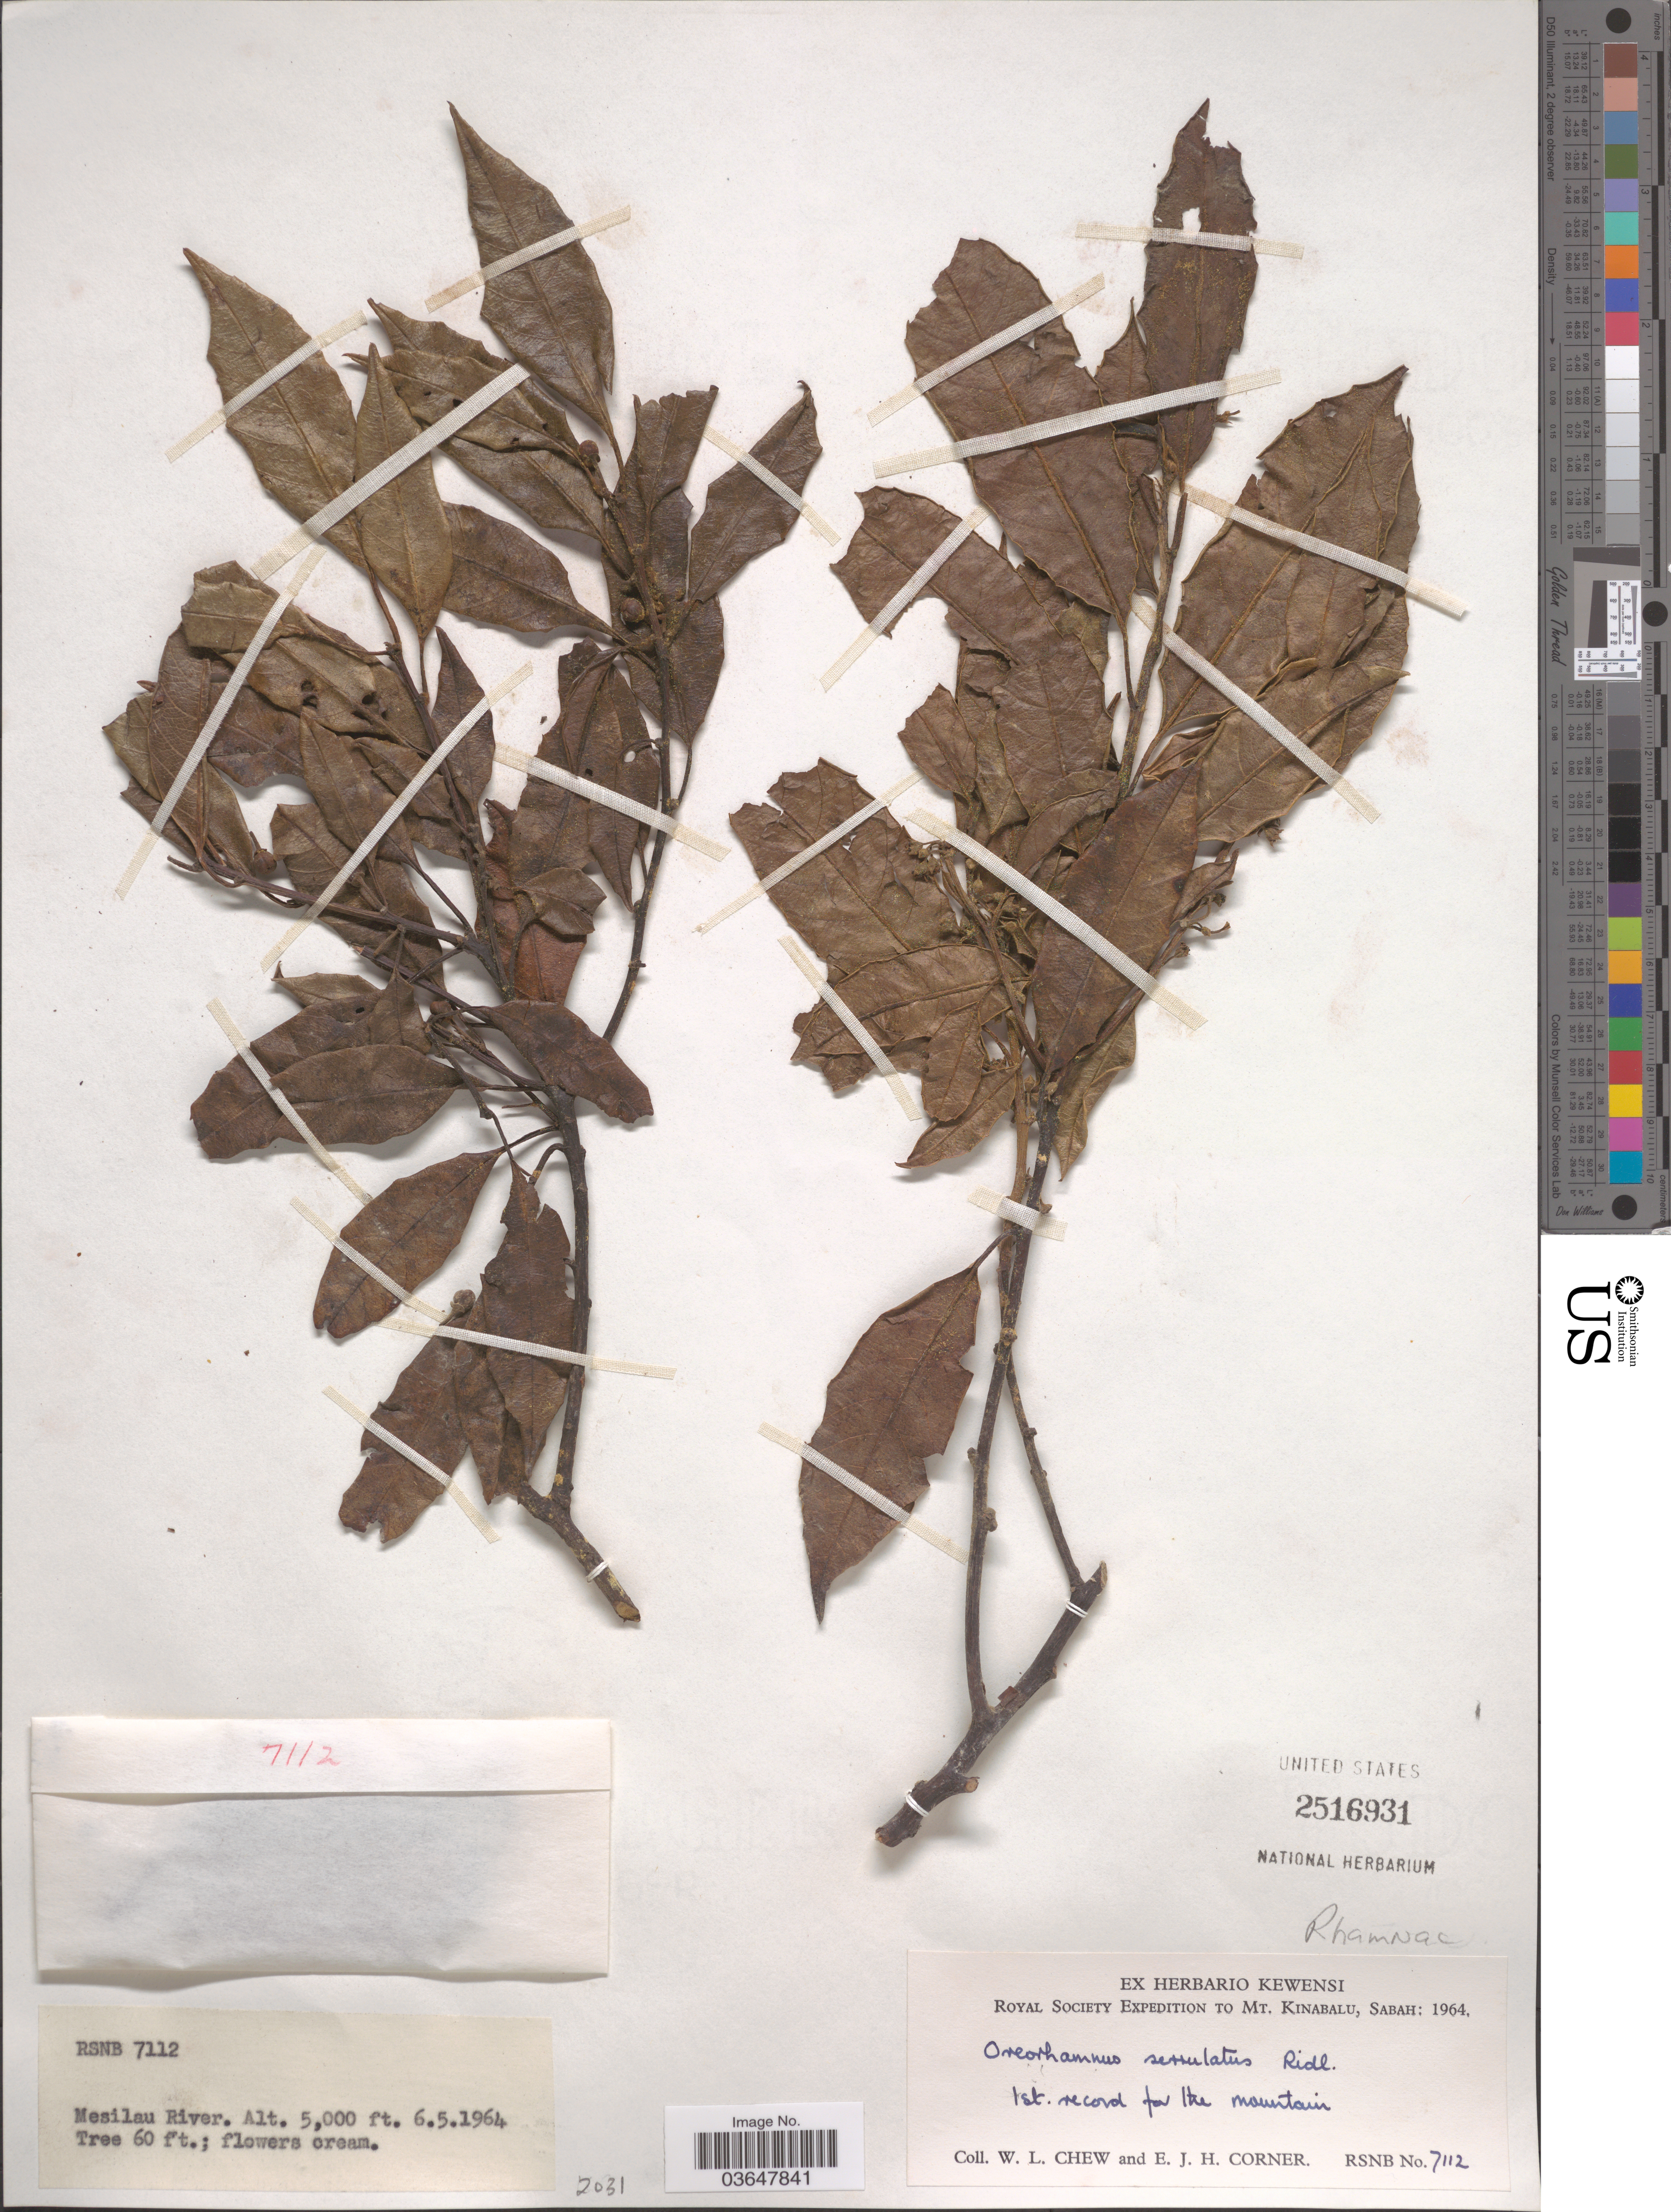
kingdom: Plantae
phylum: Tracheophyta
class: Magnoliopsida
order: Rosales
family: Rhamnaceae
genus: Oreorhamnus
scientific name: Oreorhamnus serrulata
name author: Ridl.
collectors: W. Chew & E. Corner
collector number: RSNB 7112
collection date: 1964-05-06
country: Malaysia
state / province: Sabah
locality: Mesilau River. Mt. Kinabalu.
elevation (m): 1524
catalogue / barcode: US 2516931